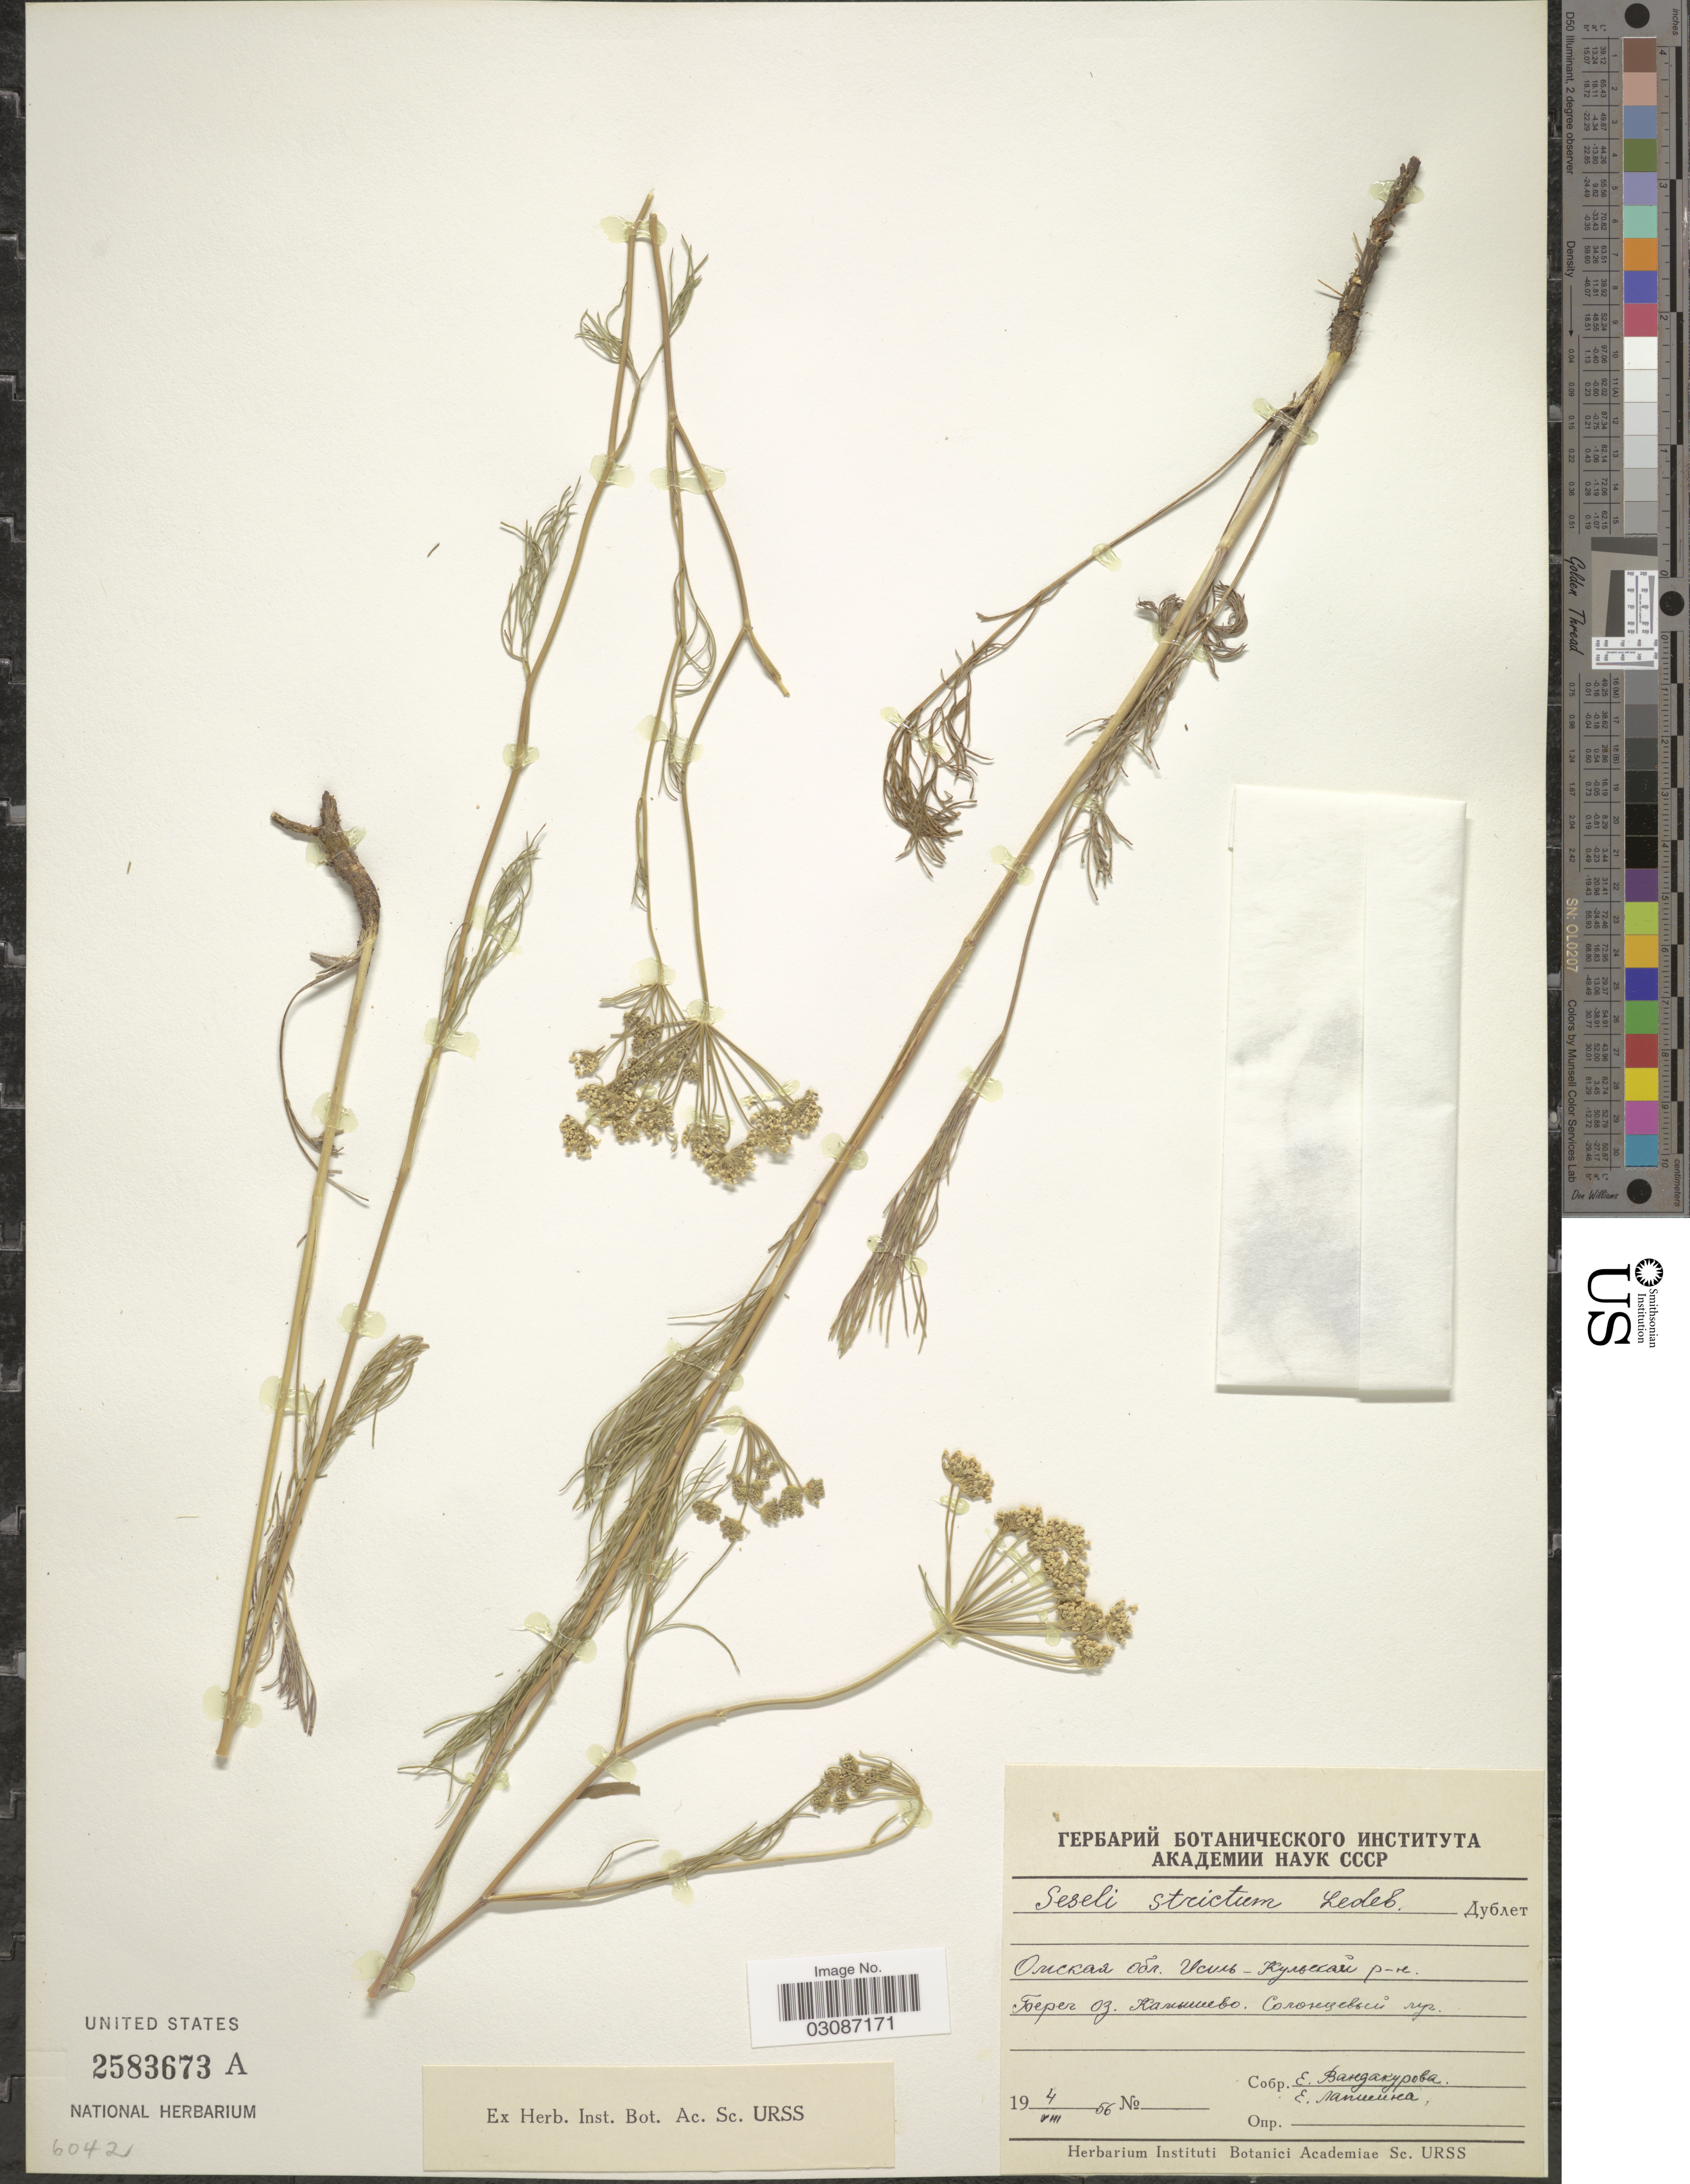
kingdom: Plantae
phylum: Tracheophyta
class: Magnoliopsida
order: Apiales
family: Apiaceae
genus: Seseli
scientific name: Seseli strictum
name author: Ledeb.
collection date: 1966-08-04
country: U.S.S.R.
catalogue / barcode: US 2583673A